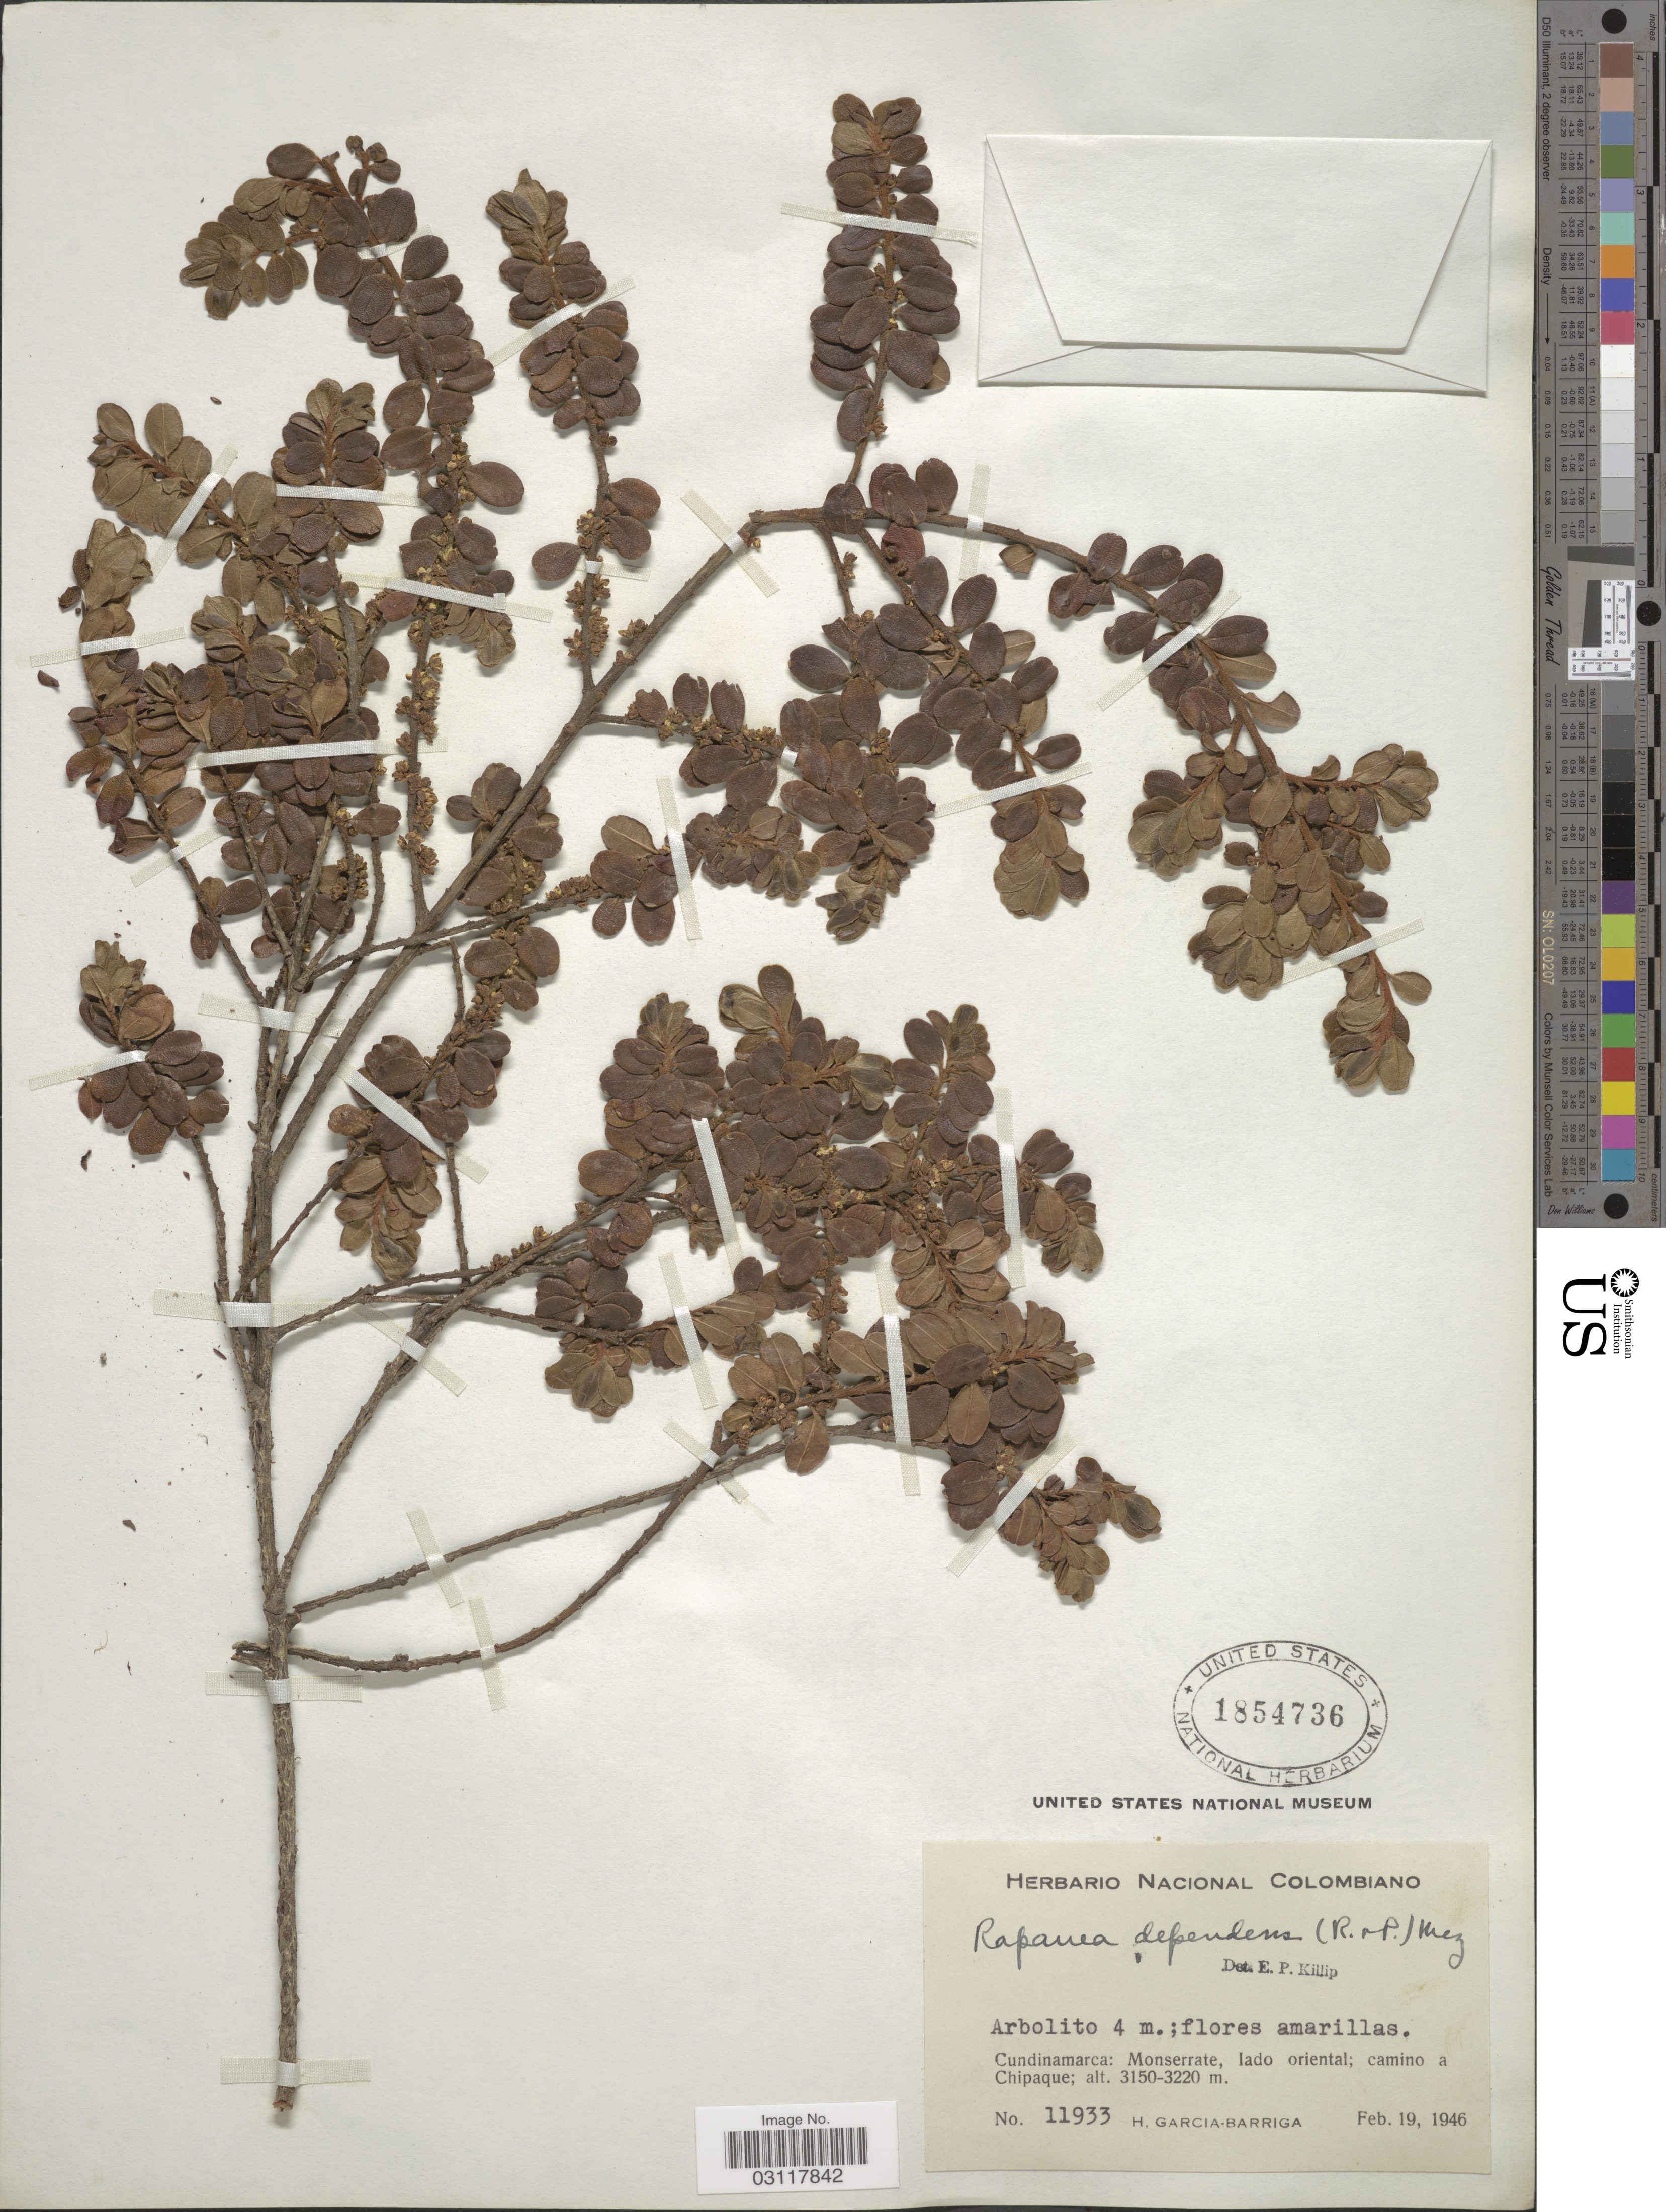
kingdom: Plantae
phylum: Tracheophyta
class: Magnoliopsida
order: Ericales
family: Primulaceae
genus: Rapanea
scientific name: Rapanea dependens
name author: (Ruiz & Pav.) Mez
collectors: H. García Barriga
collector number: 11933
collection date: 1946-02-19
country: Colombia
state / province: Cundinamarca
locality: Monserrate, lado oriental; camino a Chipaque.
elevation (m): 3150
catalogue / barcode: US 1854736